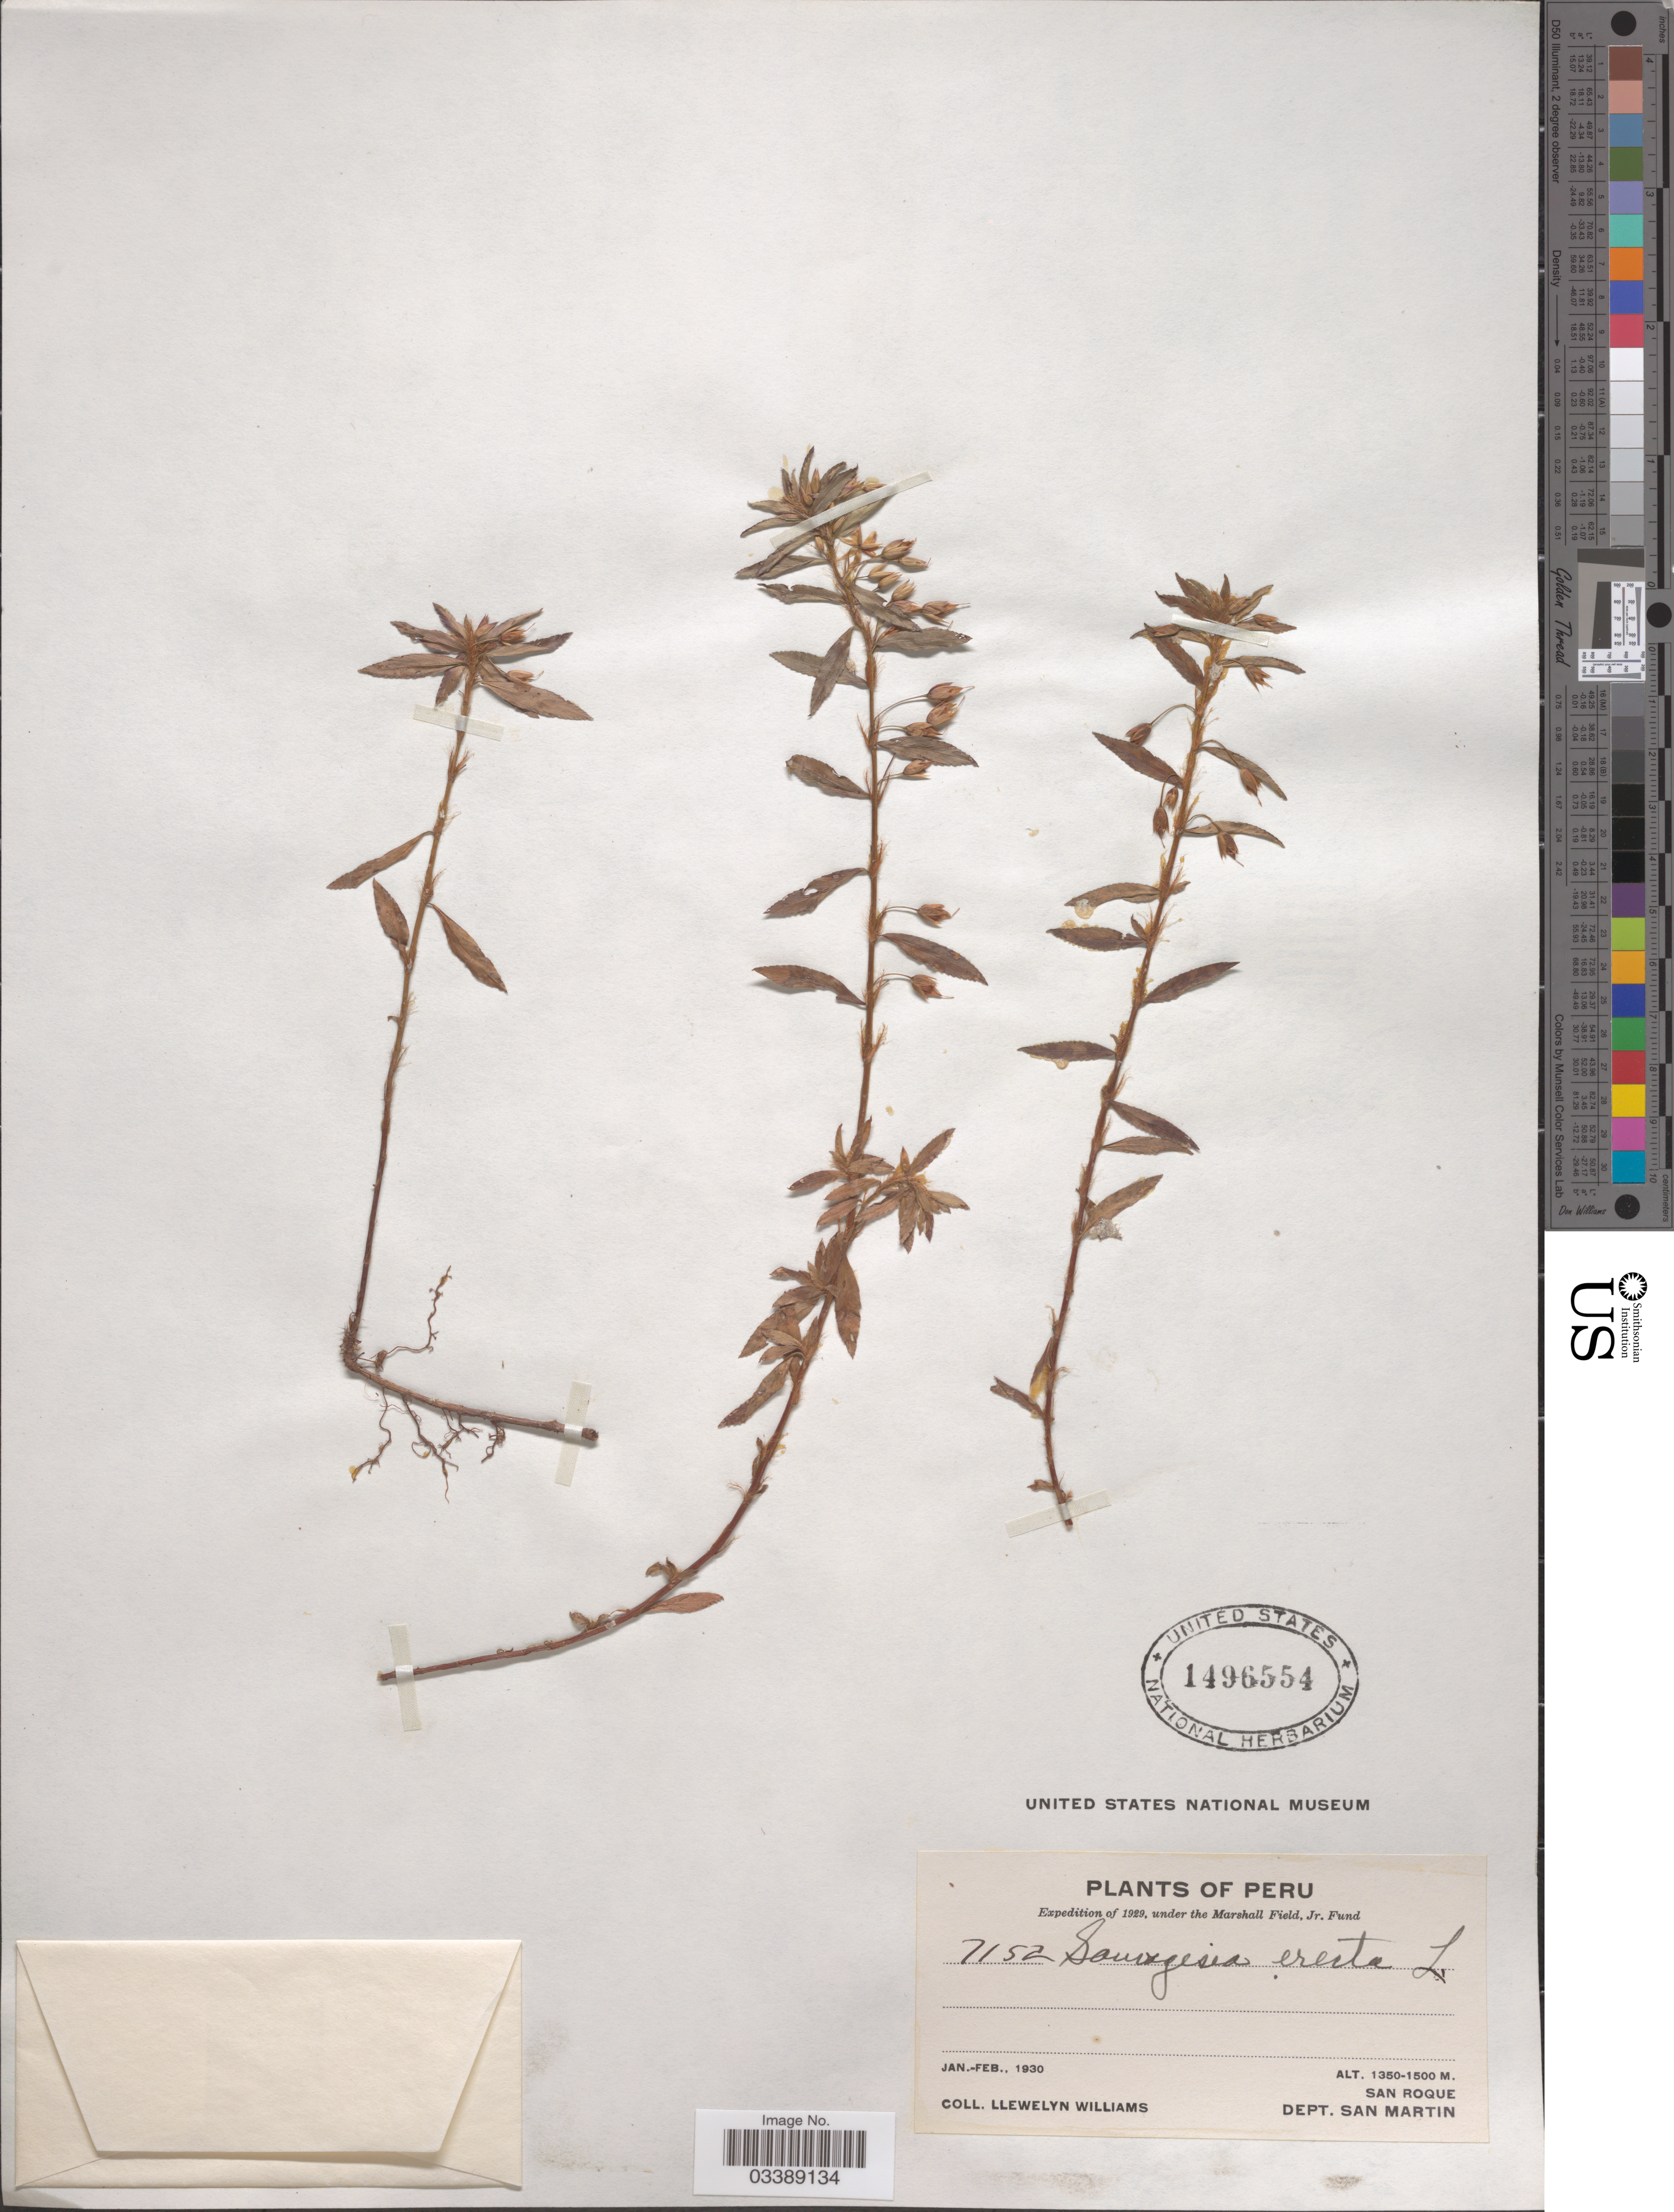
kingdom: Plantae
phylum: Tracheophyta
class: Magnoliopsida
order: Malpighiales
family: Ochnaceae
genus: Sauvagesia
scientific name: Sauvagesia erecta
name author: L.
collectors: Ll. Williams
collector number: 7152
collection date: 1930-01/1930-02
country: Peru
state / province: San Martín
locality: San Roque. Dept. San Martin.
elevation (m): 1350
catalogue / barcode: US 1496554